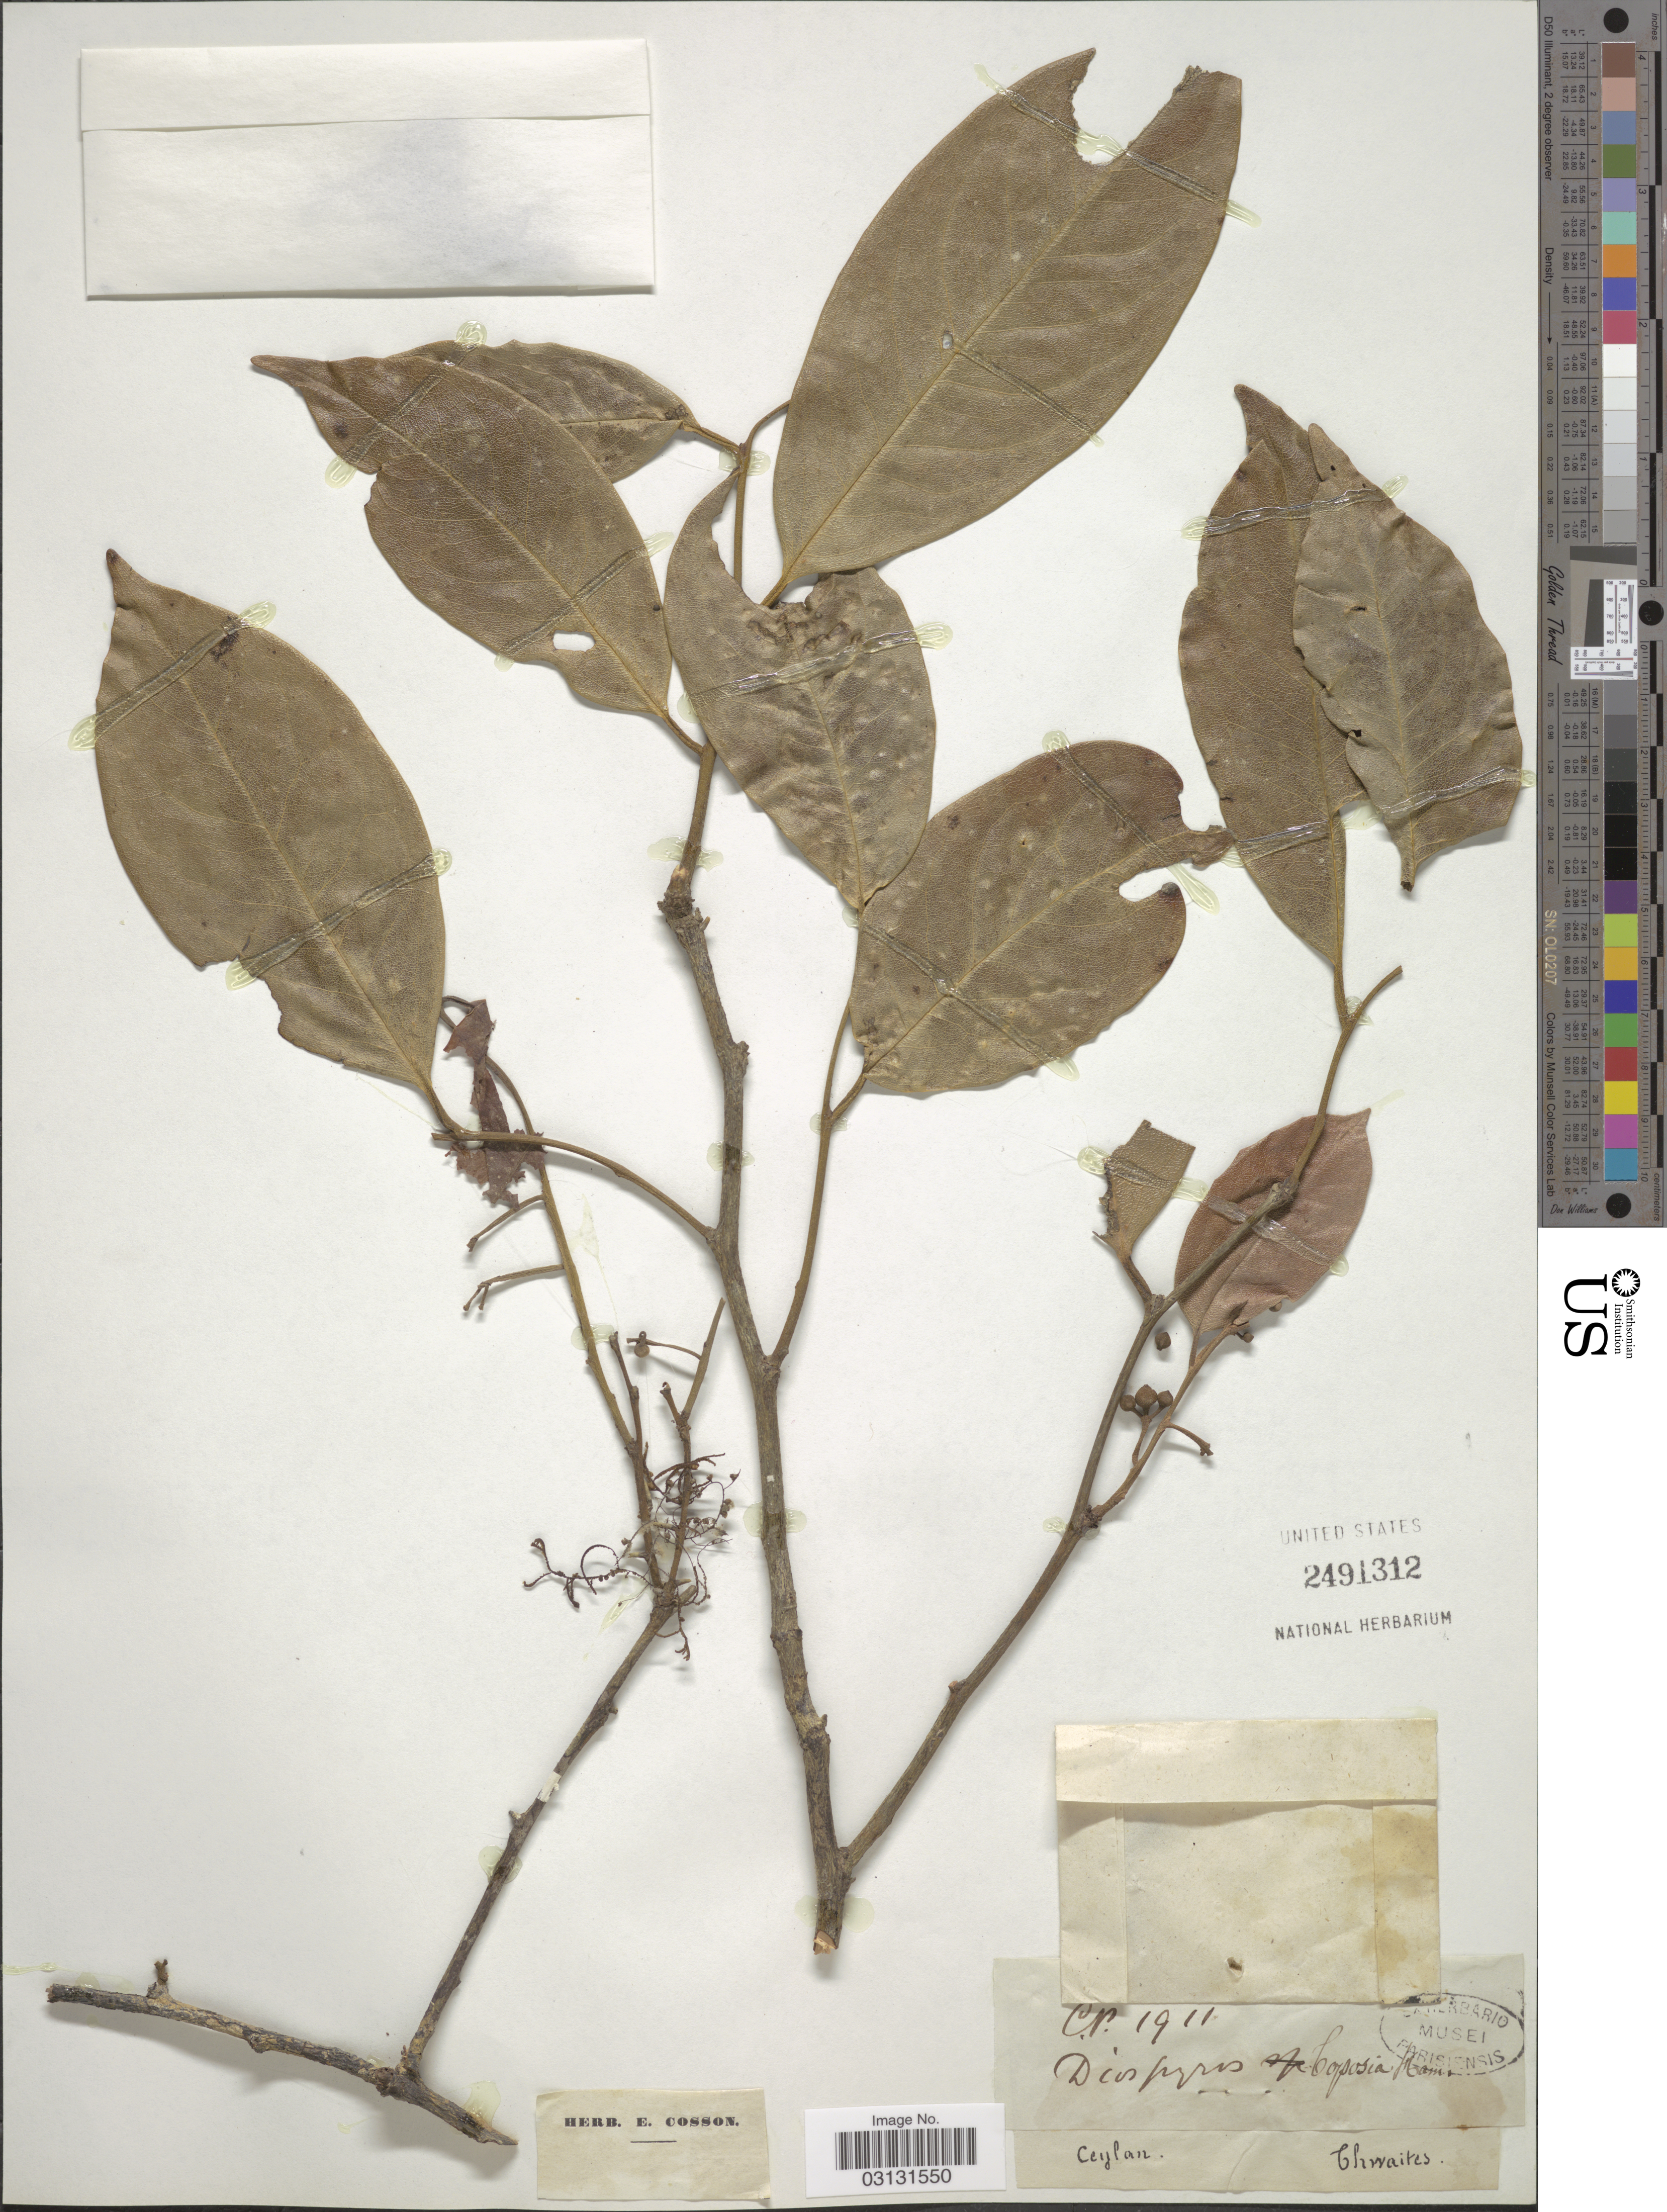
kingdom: Plantae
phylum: Tracheophyta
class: Magnoliopsida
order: Ericales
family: Ebenaceae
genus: Diospyros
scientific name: Diospyros toposia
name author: Buch.-Ham.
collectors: Thwaites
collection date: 1911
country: Sri Lanka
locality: Ceylon. C.P [unsure placement].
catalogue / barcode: US 2491312